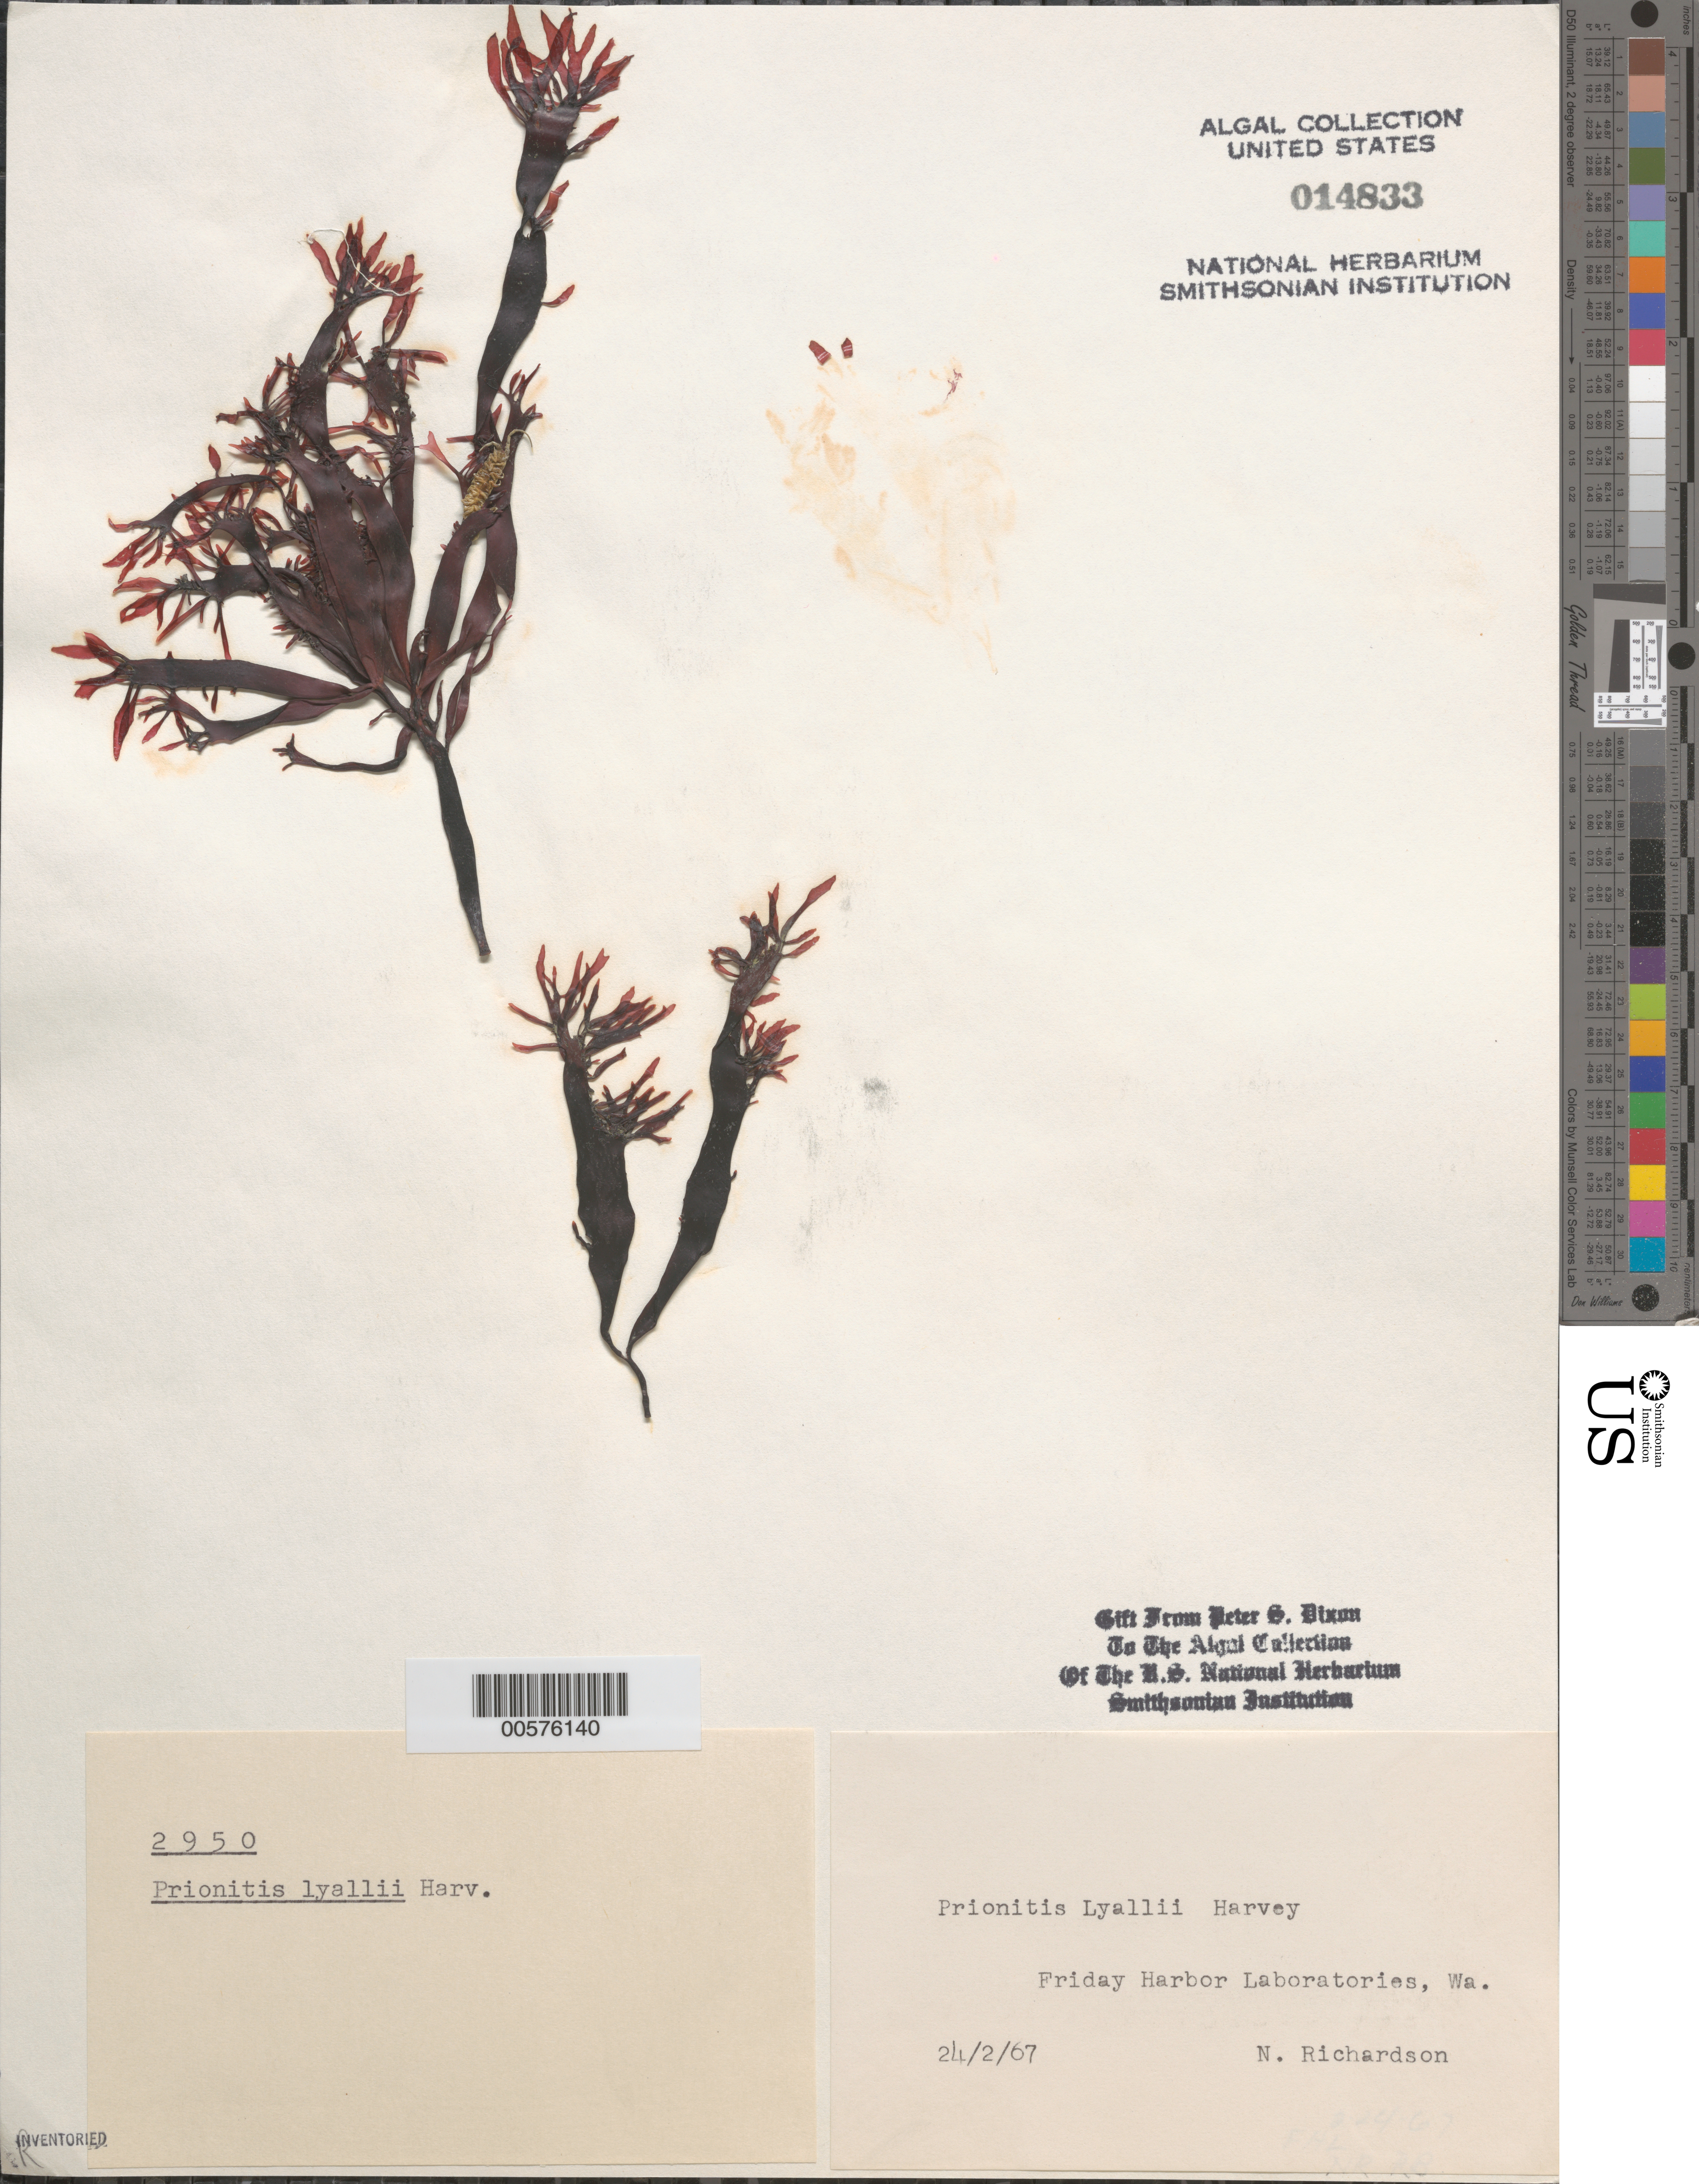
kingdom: Plantae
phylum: Rhodophyta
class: Florideophyceae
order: Cryptonemiales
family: Cryptonemiaceae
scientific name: Prionitis sternbergii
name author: (C. Agardh) J. Agardh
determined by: Algae name updating Project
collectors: N. Richardson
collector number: PSD 2950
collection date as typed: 24 Feb 1967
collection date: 1967-02-24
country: United States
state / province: Washington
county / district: San Juan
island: San Juan Island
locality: Friday Harbor Laboratories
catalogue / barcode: US 14833